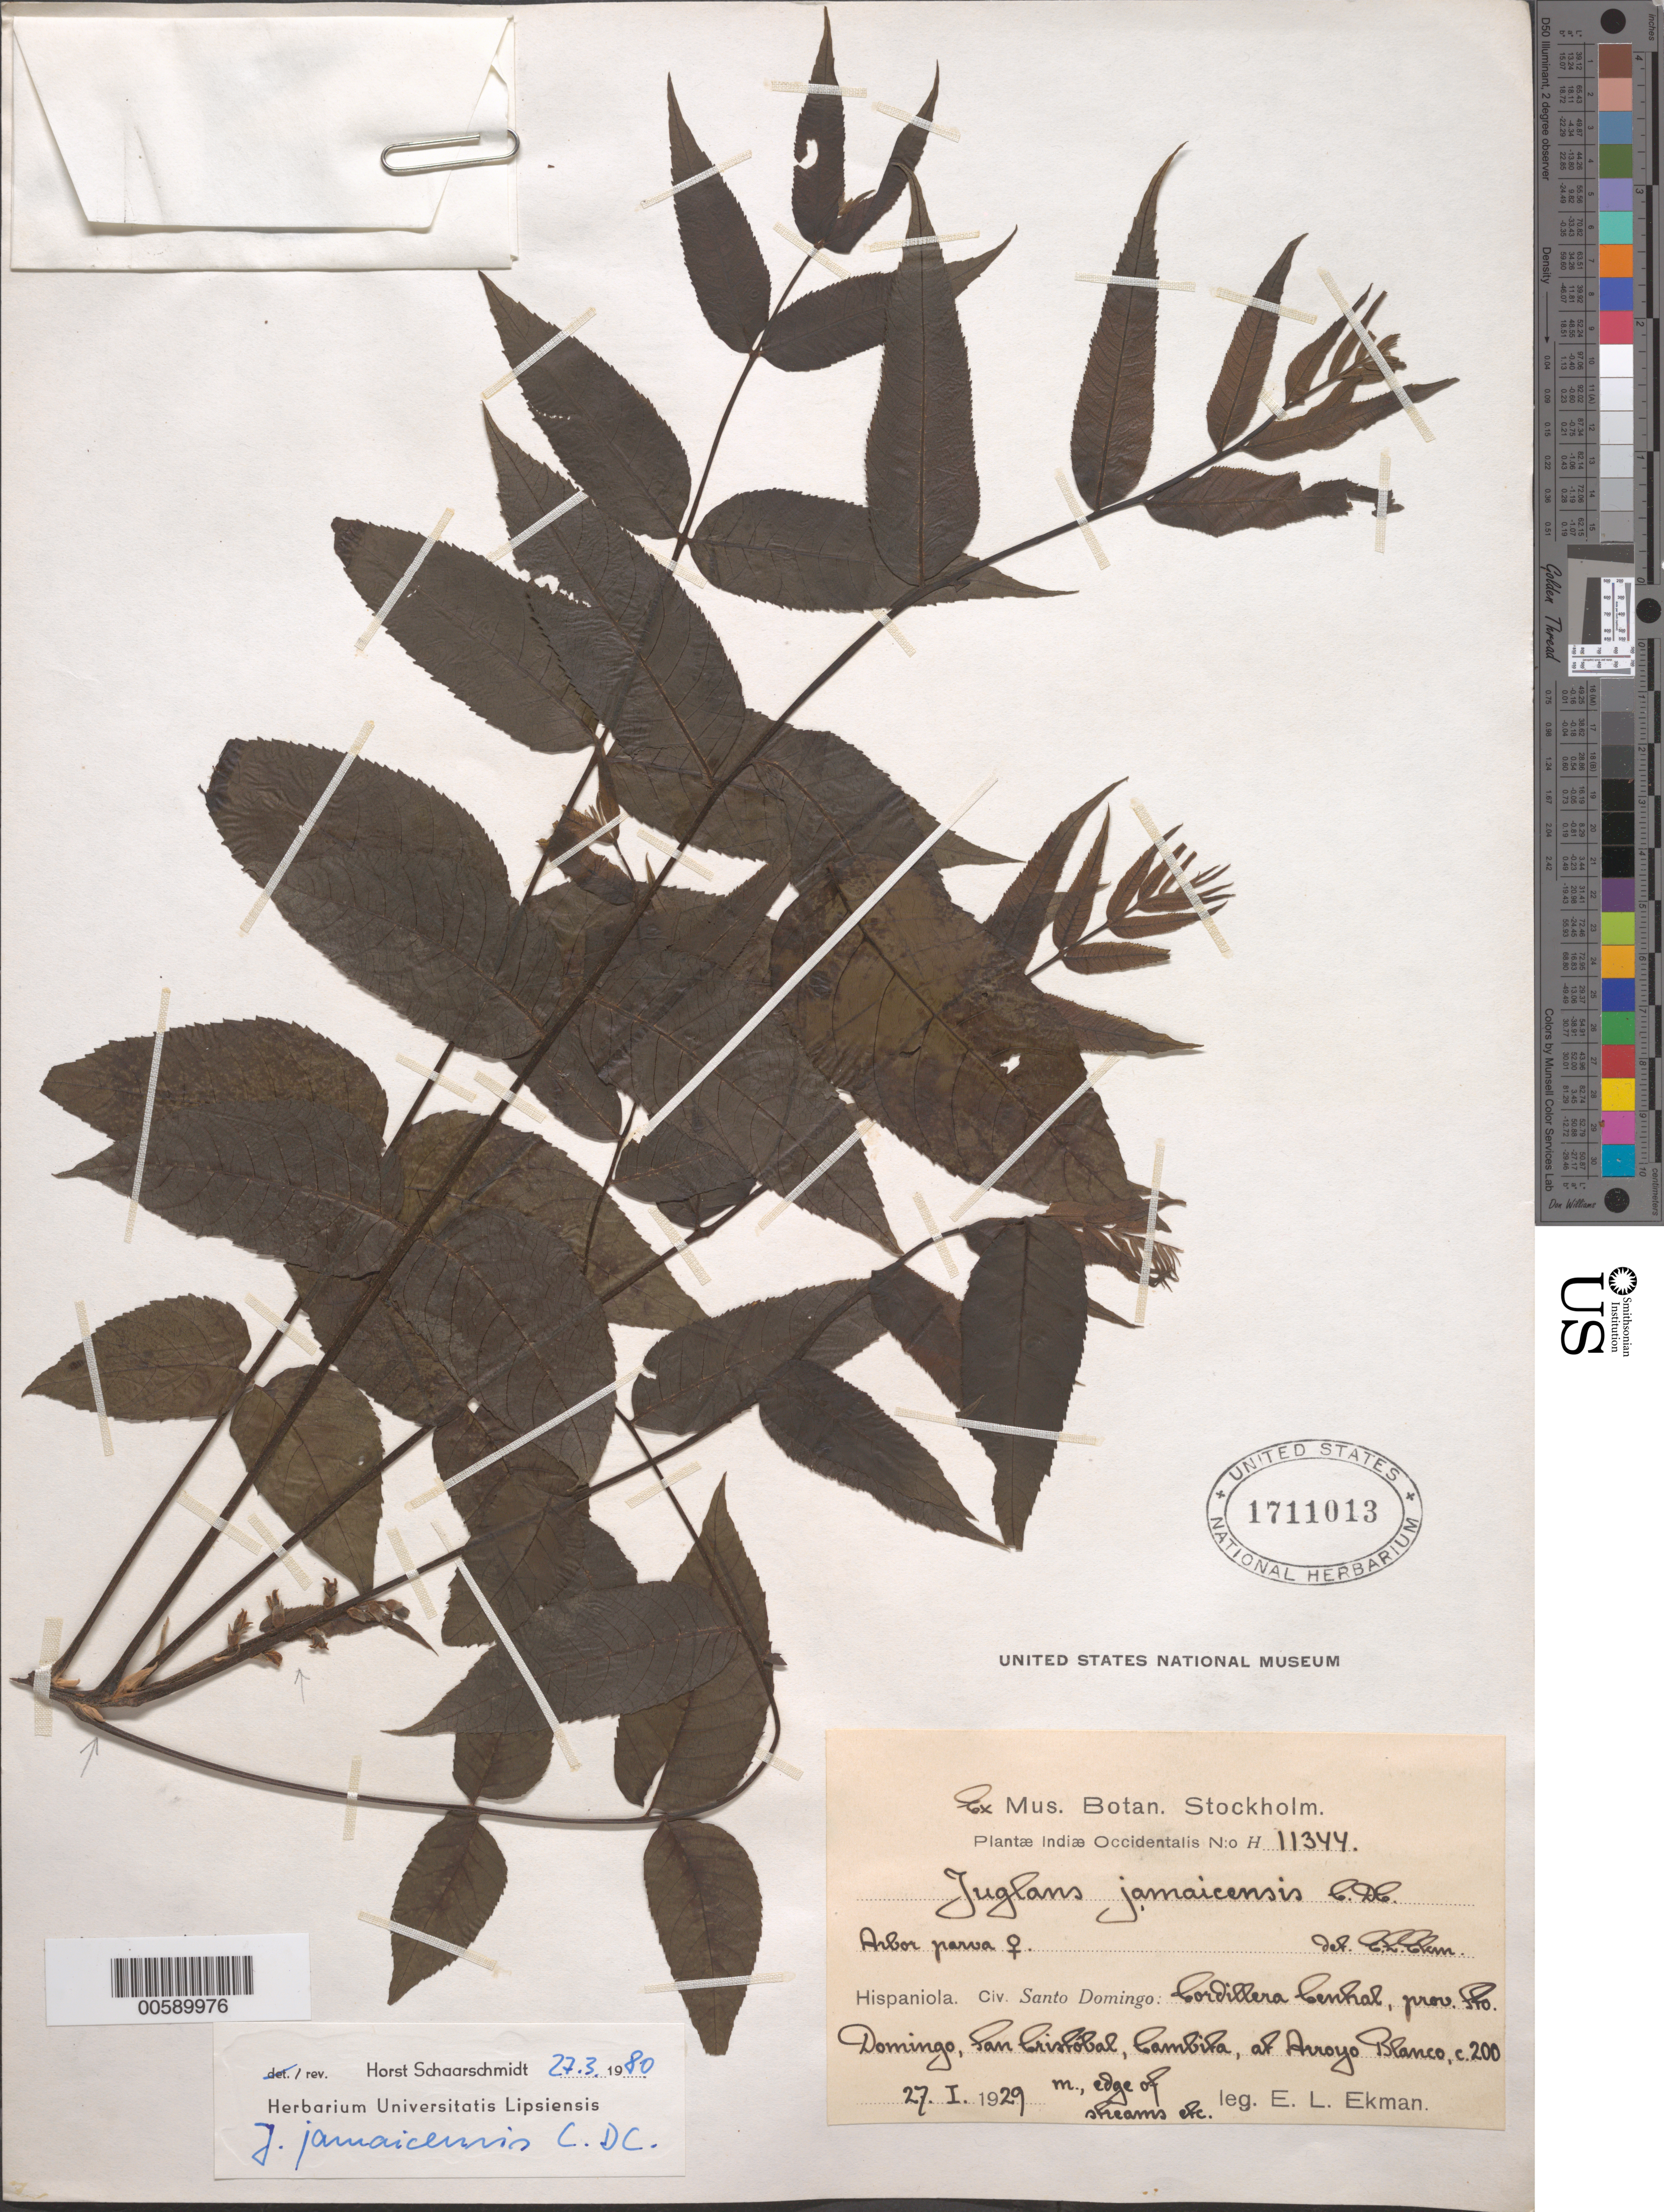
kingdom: Plantae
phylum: Tracheophyta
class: Magnoliopsida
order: Fagales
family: Juglandaceae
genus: Juglans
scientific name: Juglans jamaicensis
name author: C. DC.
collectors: E. L. Ekman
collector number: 11344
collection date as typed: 27 Jan 1929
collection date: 1929-01-27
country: Dominican Republic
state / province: San Cristóbal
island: Hispaniola Island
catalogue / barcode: US 1711013